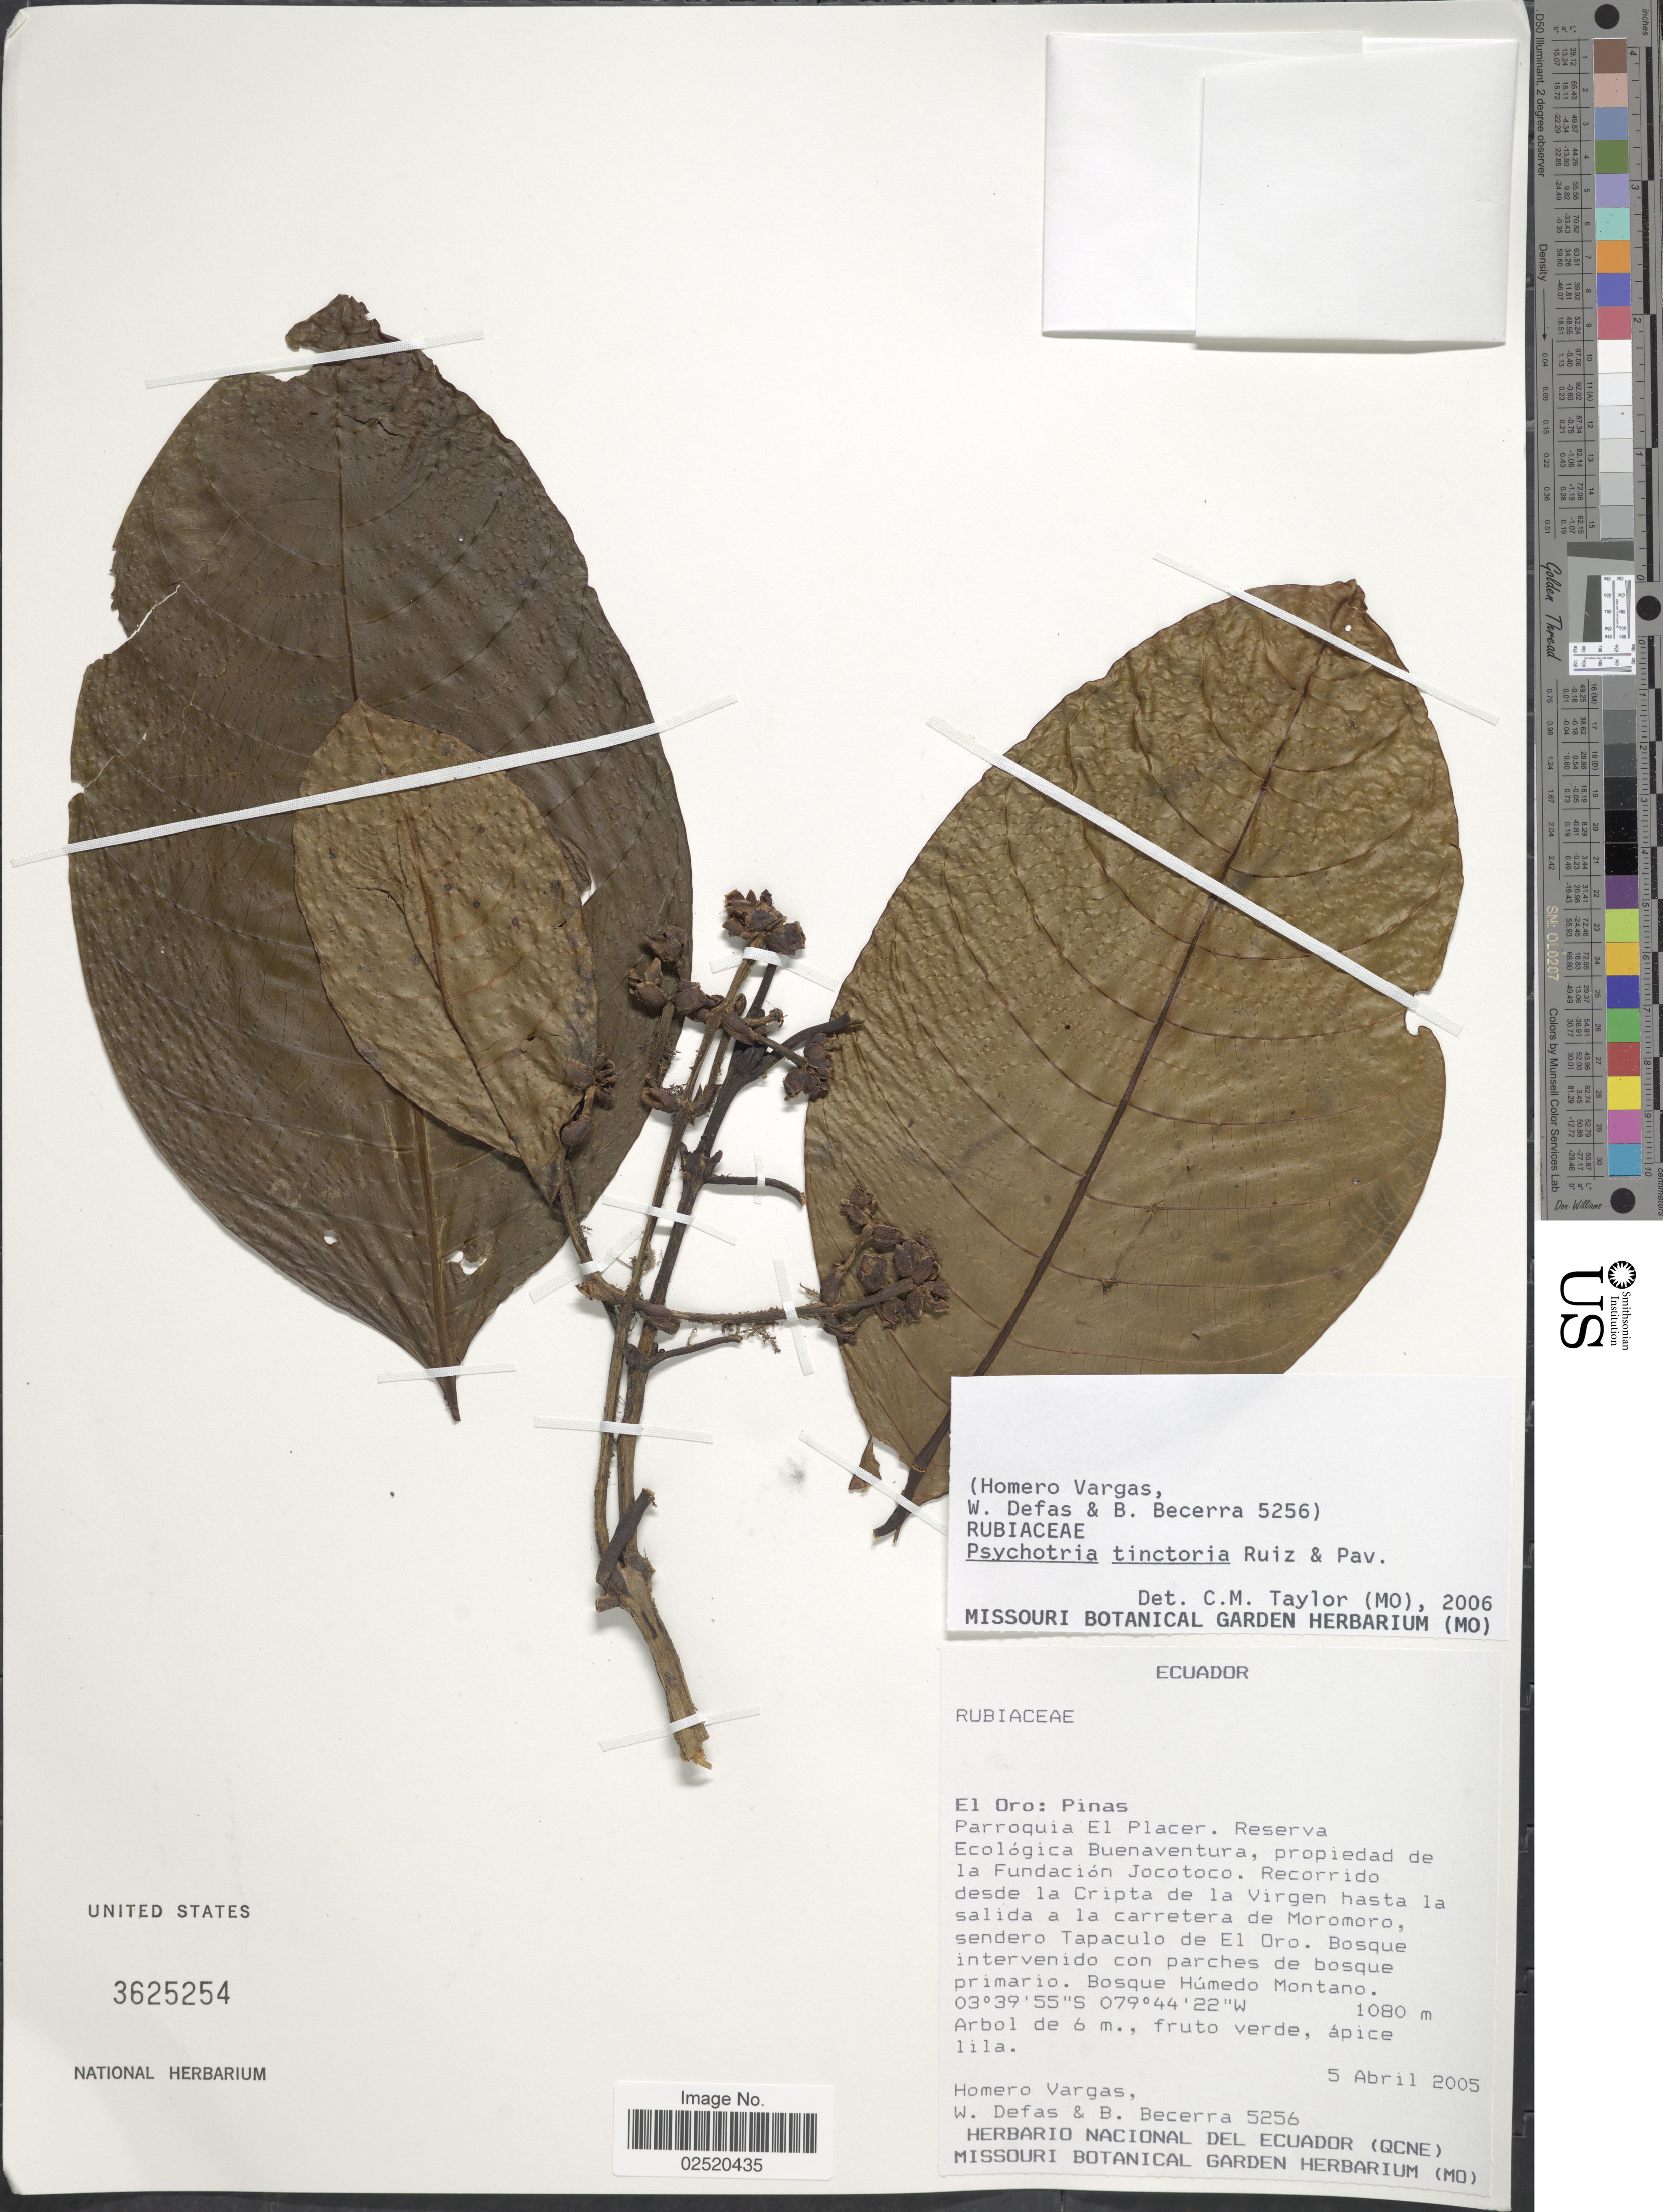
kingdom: Plantae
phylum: Tracheophyta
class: Magnoliopsida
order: Gentianales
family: Rubiaceae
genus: Psychotria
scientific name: Psychotria tinctoria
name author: Ruiz & Pav.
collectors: H. Vargas, W. Defas & B. Becerra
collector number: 5256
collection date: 2005-04-05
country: Ecuador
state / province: El Oro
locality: Pinas. Parroquia El Placer. Reserva Ecológica Buenaventura, propiedad de la Fundación Jocotoco. Recorrido desde la Cripta de la Virgen hasta la salida a la carretera de Moromoro, sendero Tapaculo de El Oro.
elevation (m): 1080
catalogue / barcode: US 3625254